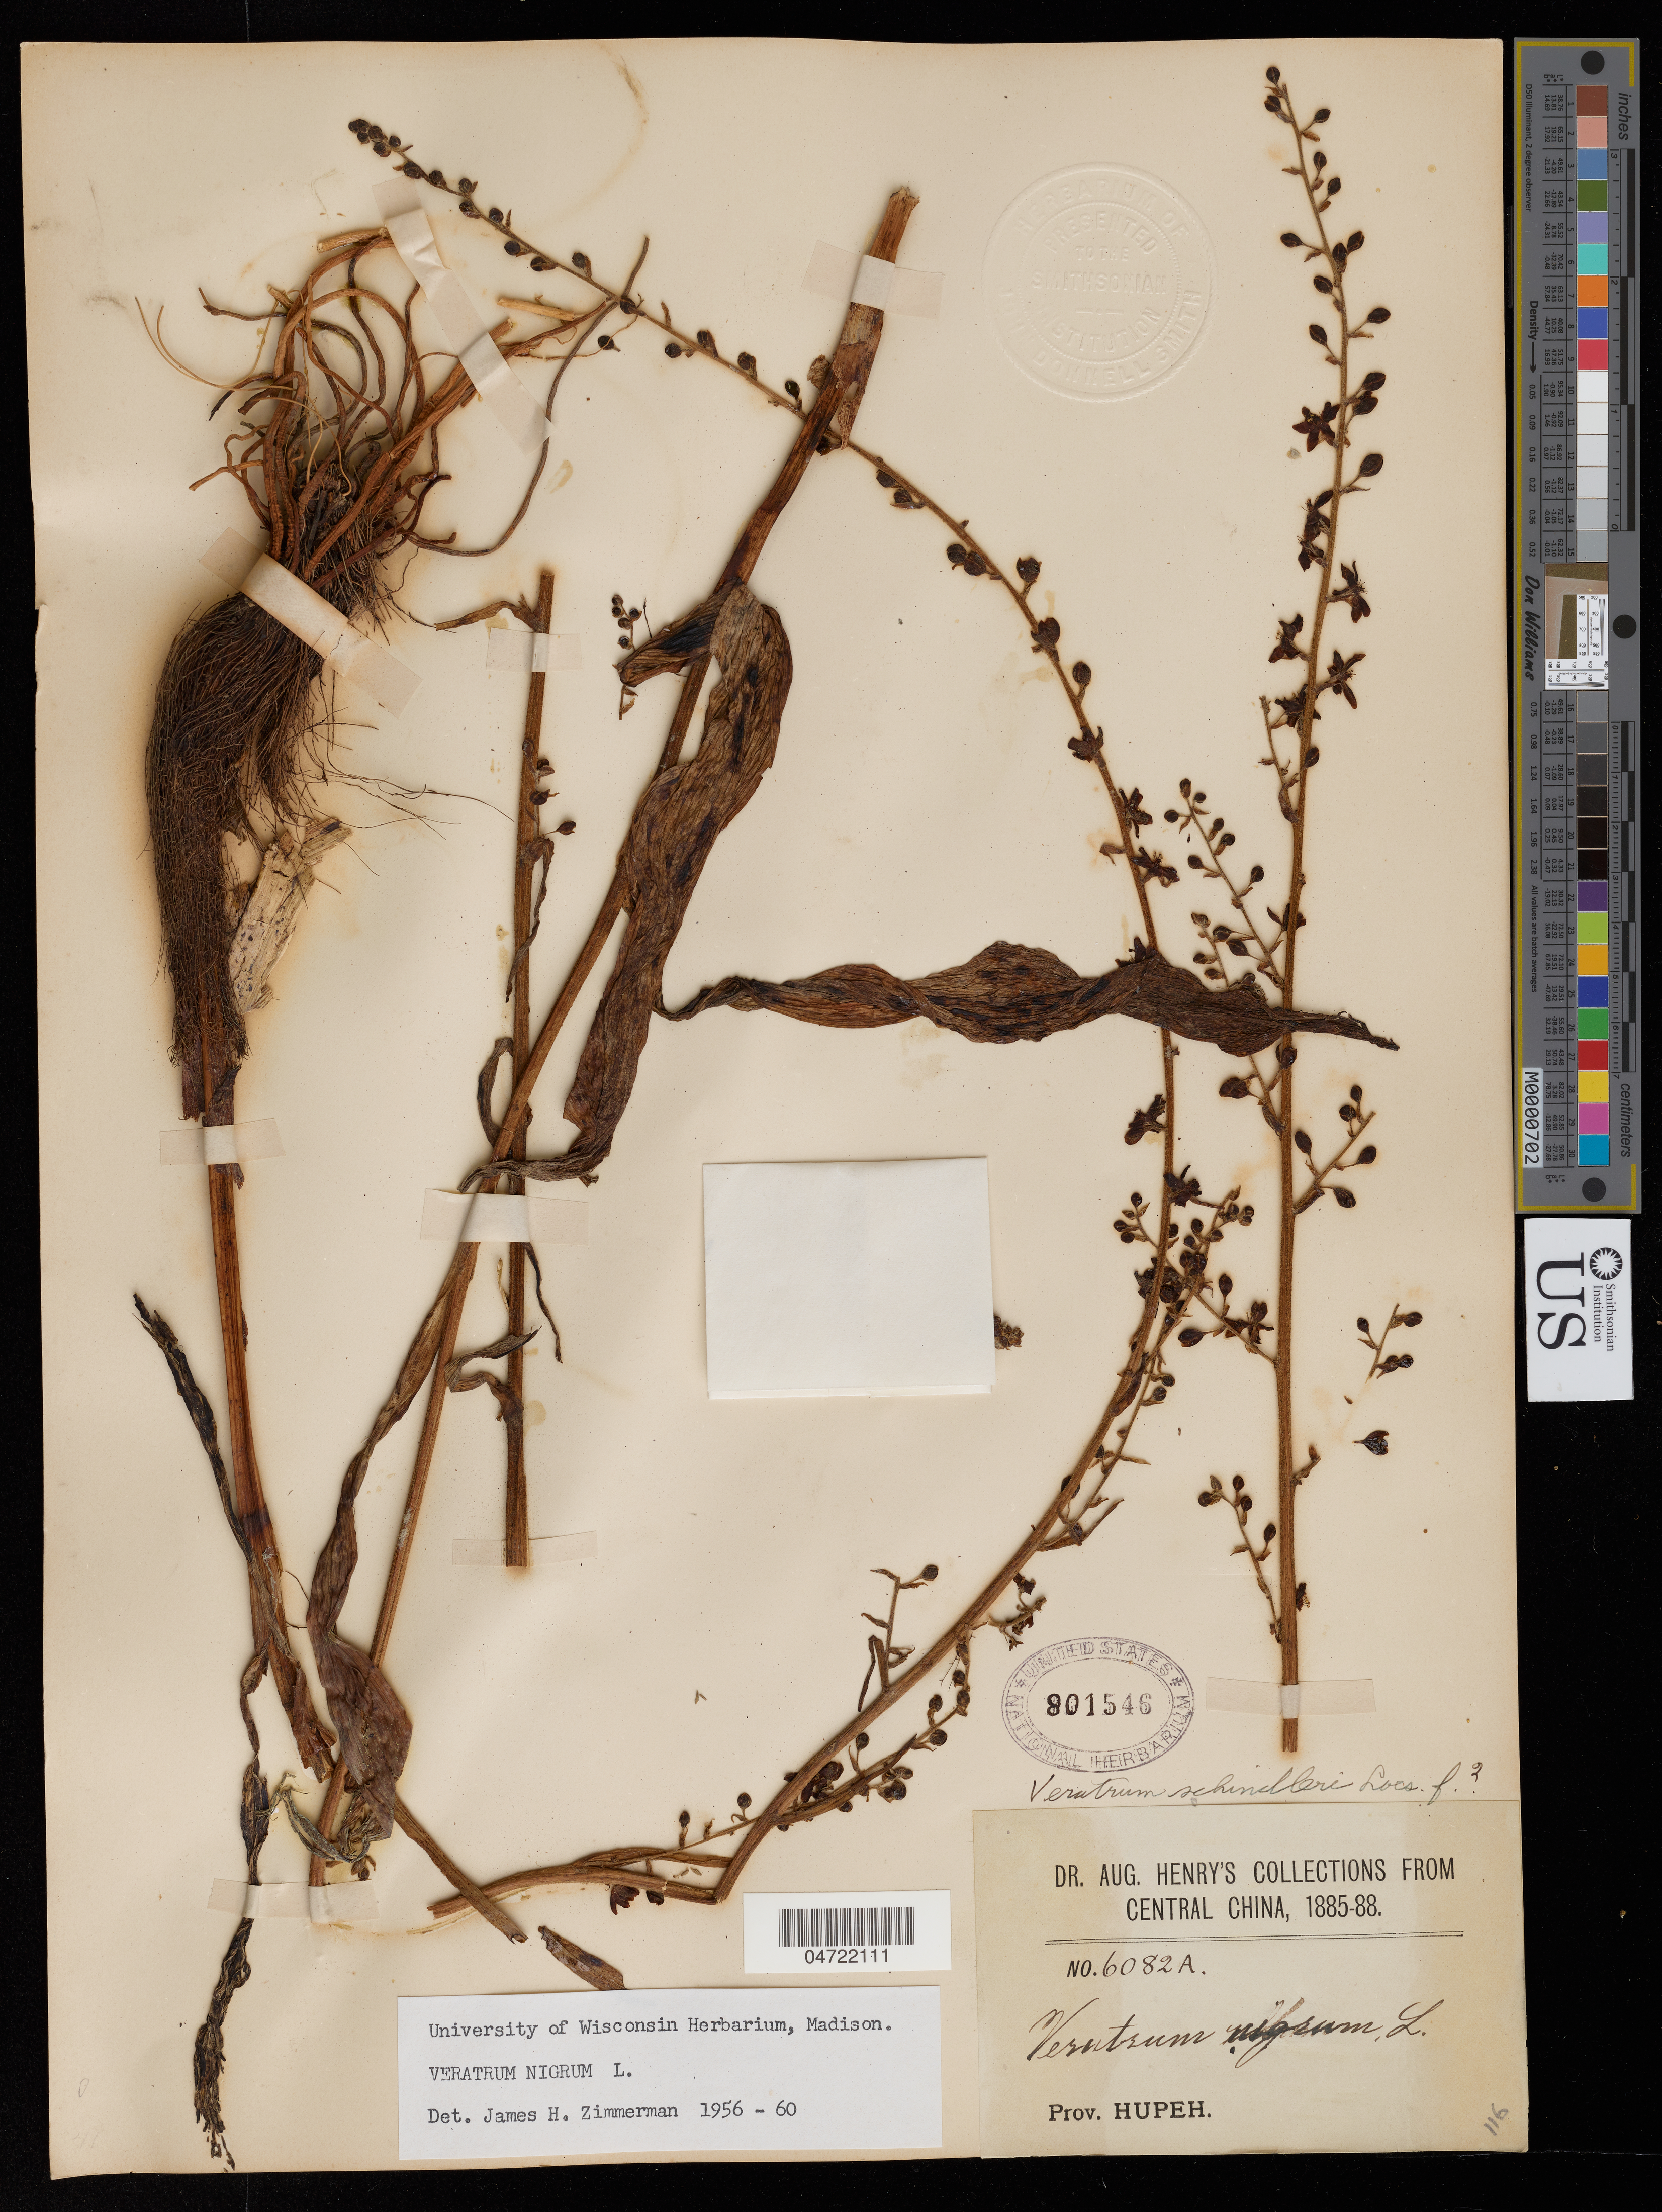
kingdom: Plantae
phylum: Tracheophyta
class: Liliopsida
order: Liliales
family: Melanthiaceae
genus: Veratrum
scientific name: Veratrum nigrum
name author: L.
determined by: Zimmerman, James Hall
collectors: A. Henry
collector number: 6082 A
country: China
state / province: Hubei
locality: Prov. Hupeh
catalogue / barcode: US 801546